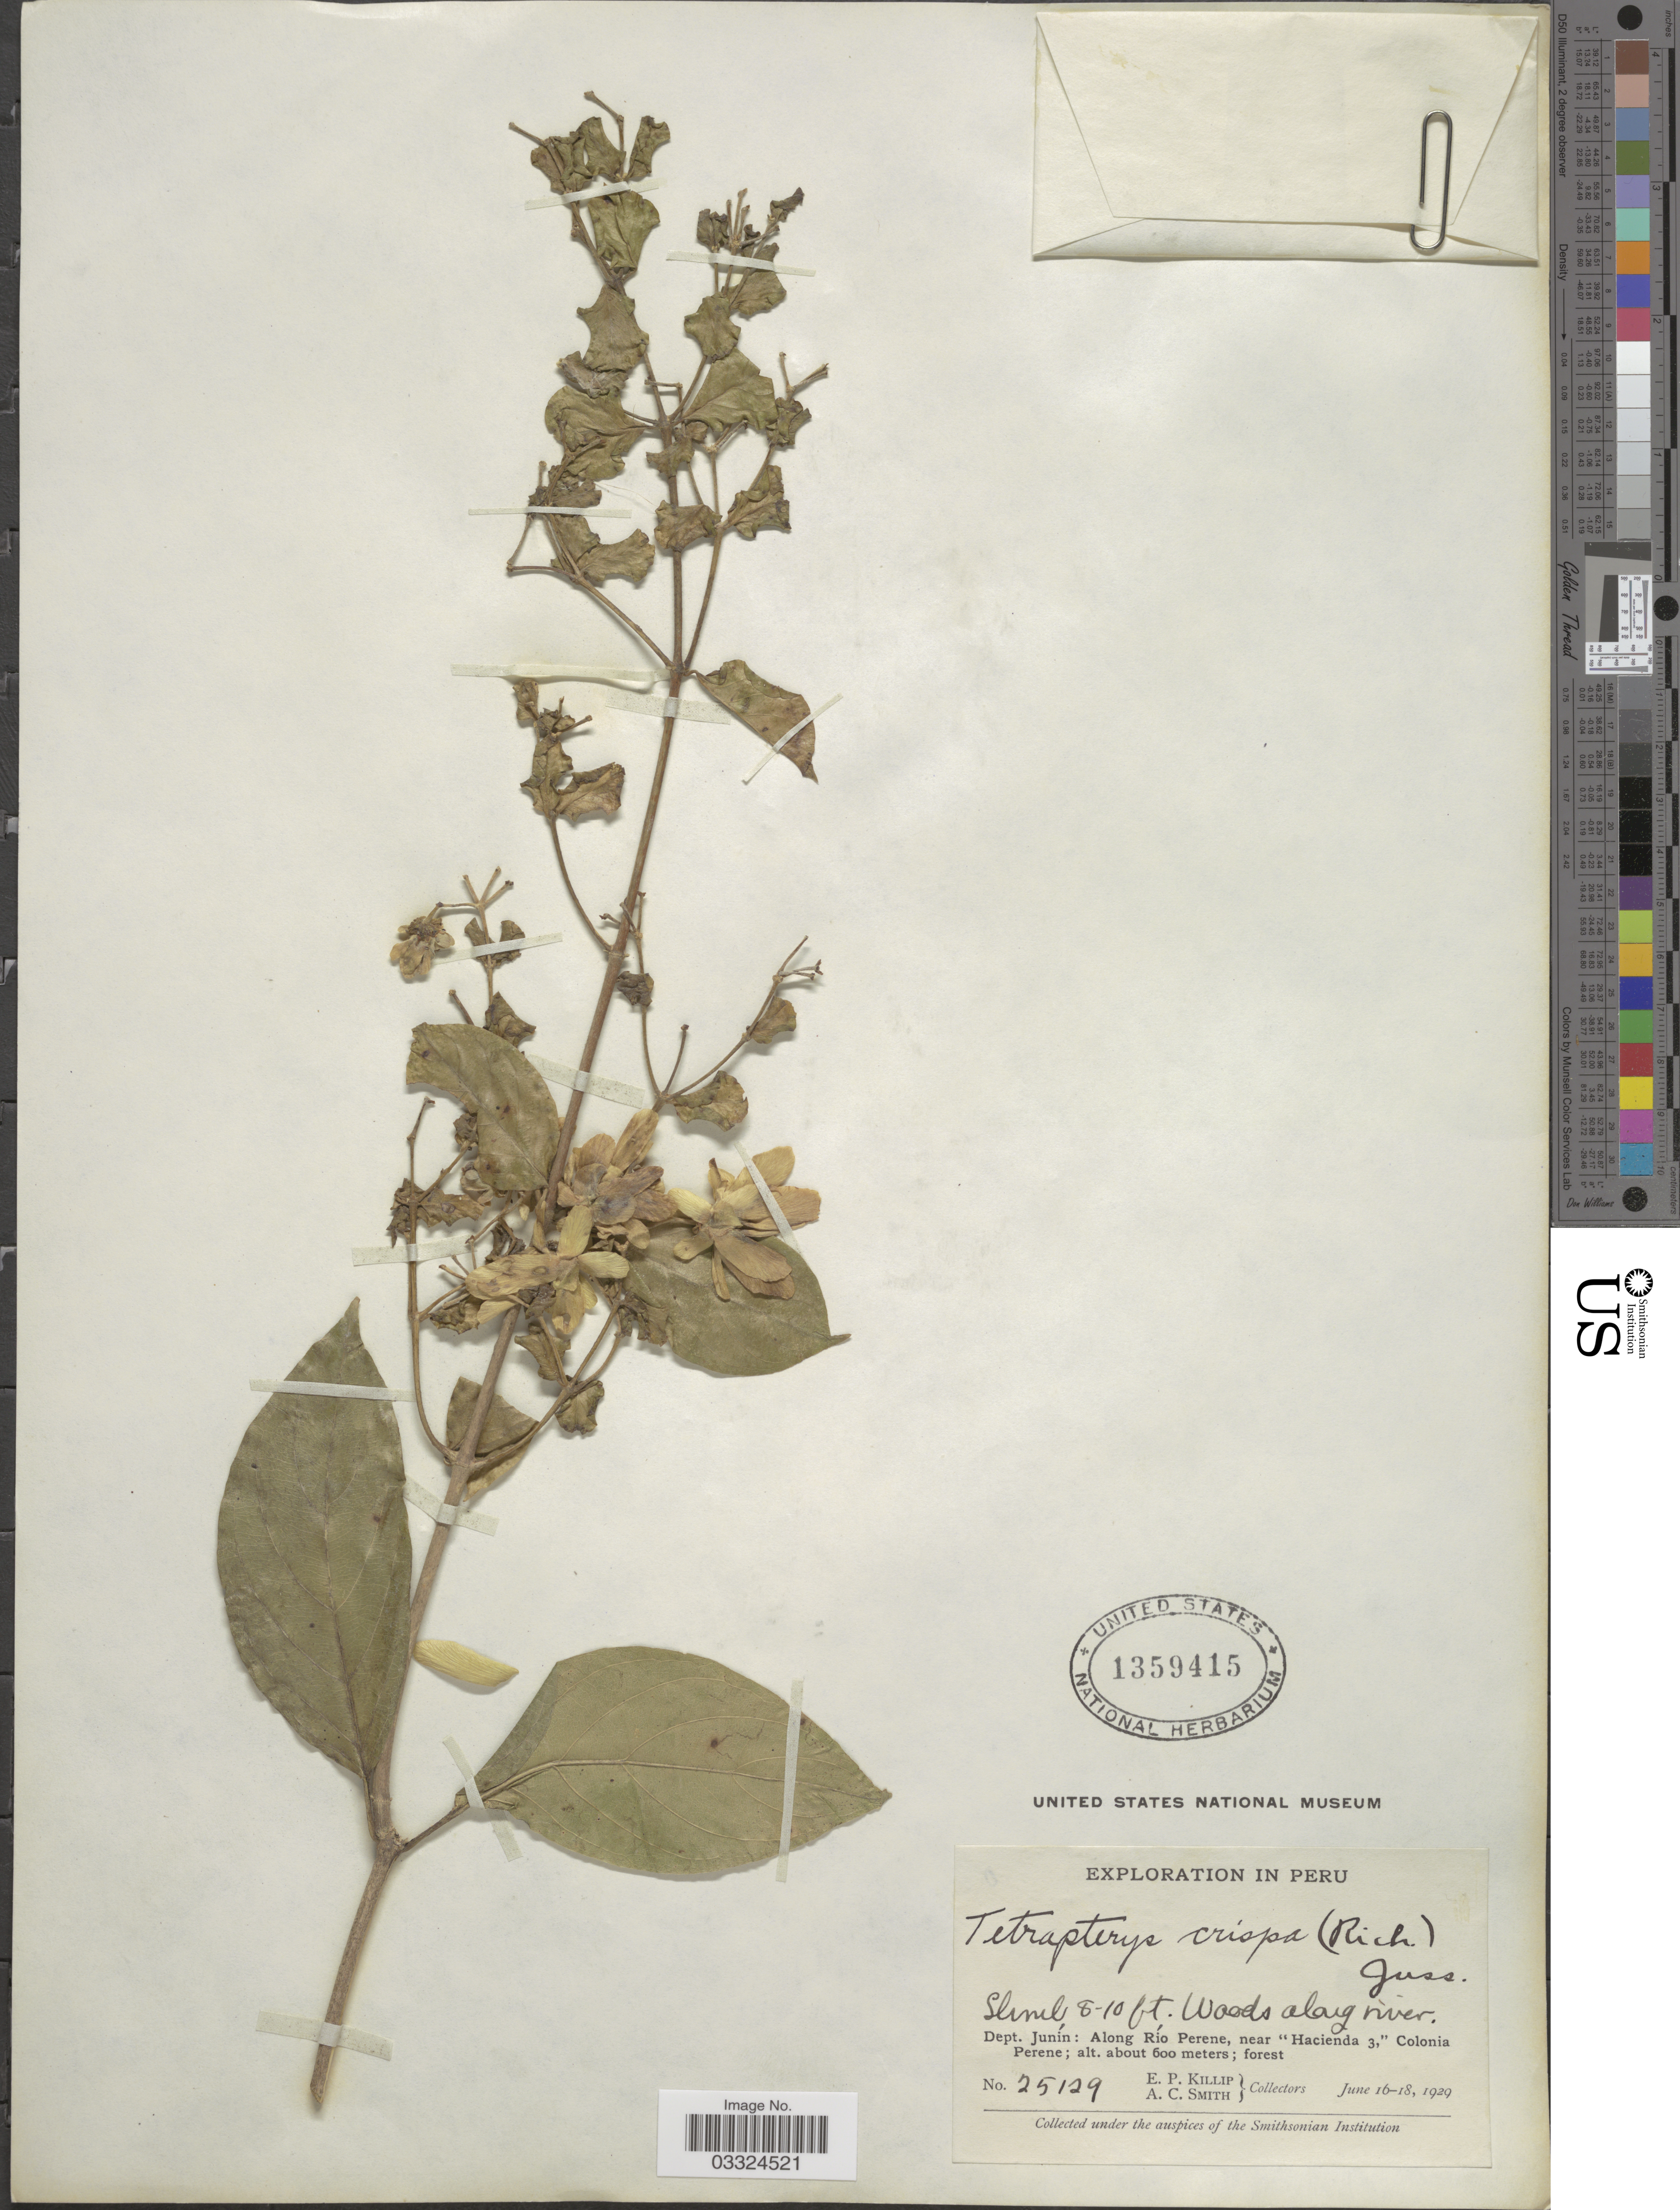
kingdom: Plantae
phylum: Tracheophyta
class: Magnoliopsida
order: Malpighiales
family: Malpighiaceae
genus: Tetrapterys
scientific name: Tetrapterys crispa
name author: A. Juss.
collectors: E. P. Killip & A. C. Smith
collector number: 25129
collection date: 1929-06-16/1929-06-18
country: Peru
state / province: Junín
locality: Dept. Junín: Along Río Perene, near "Hacienda 3," Colonia Perene.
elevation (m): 600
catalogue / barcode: US 1359415